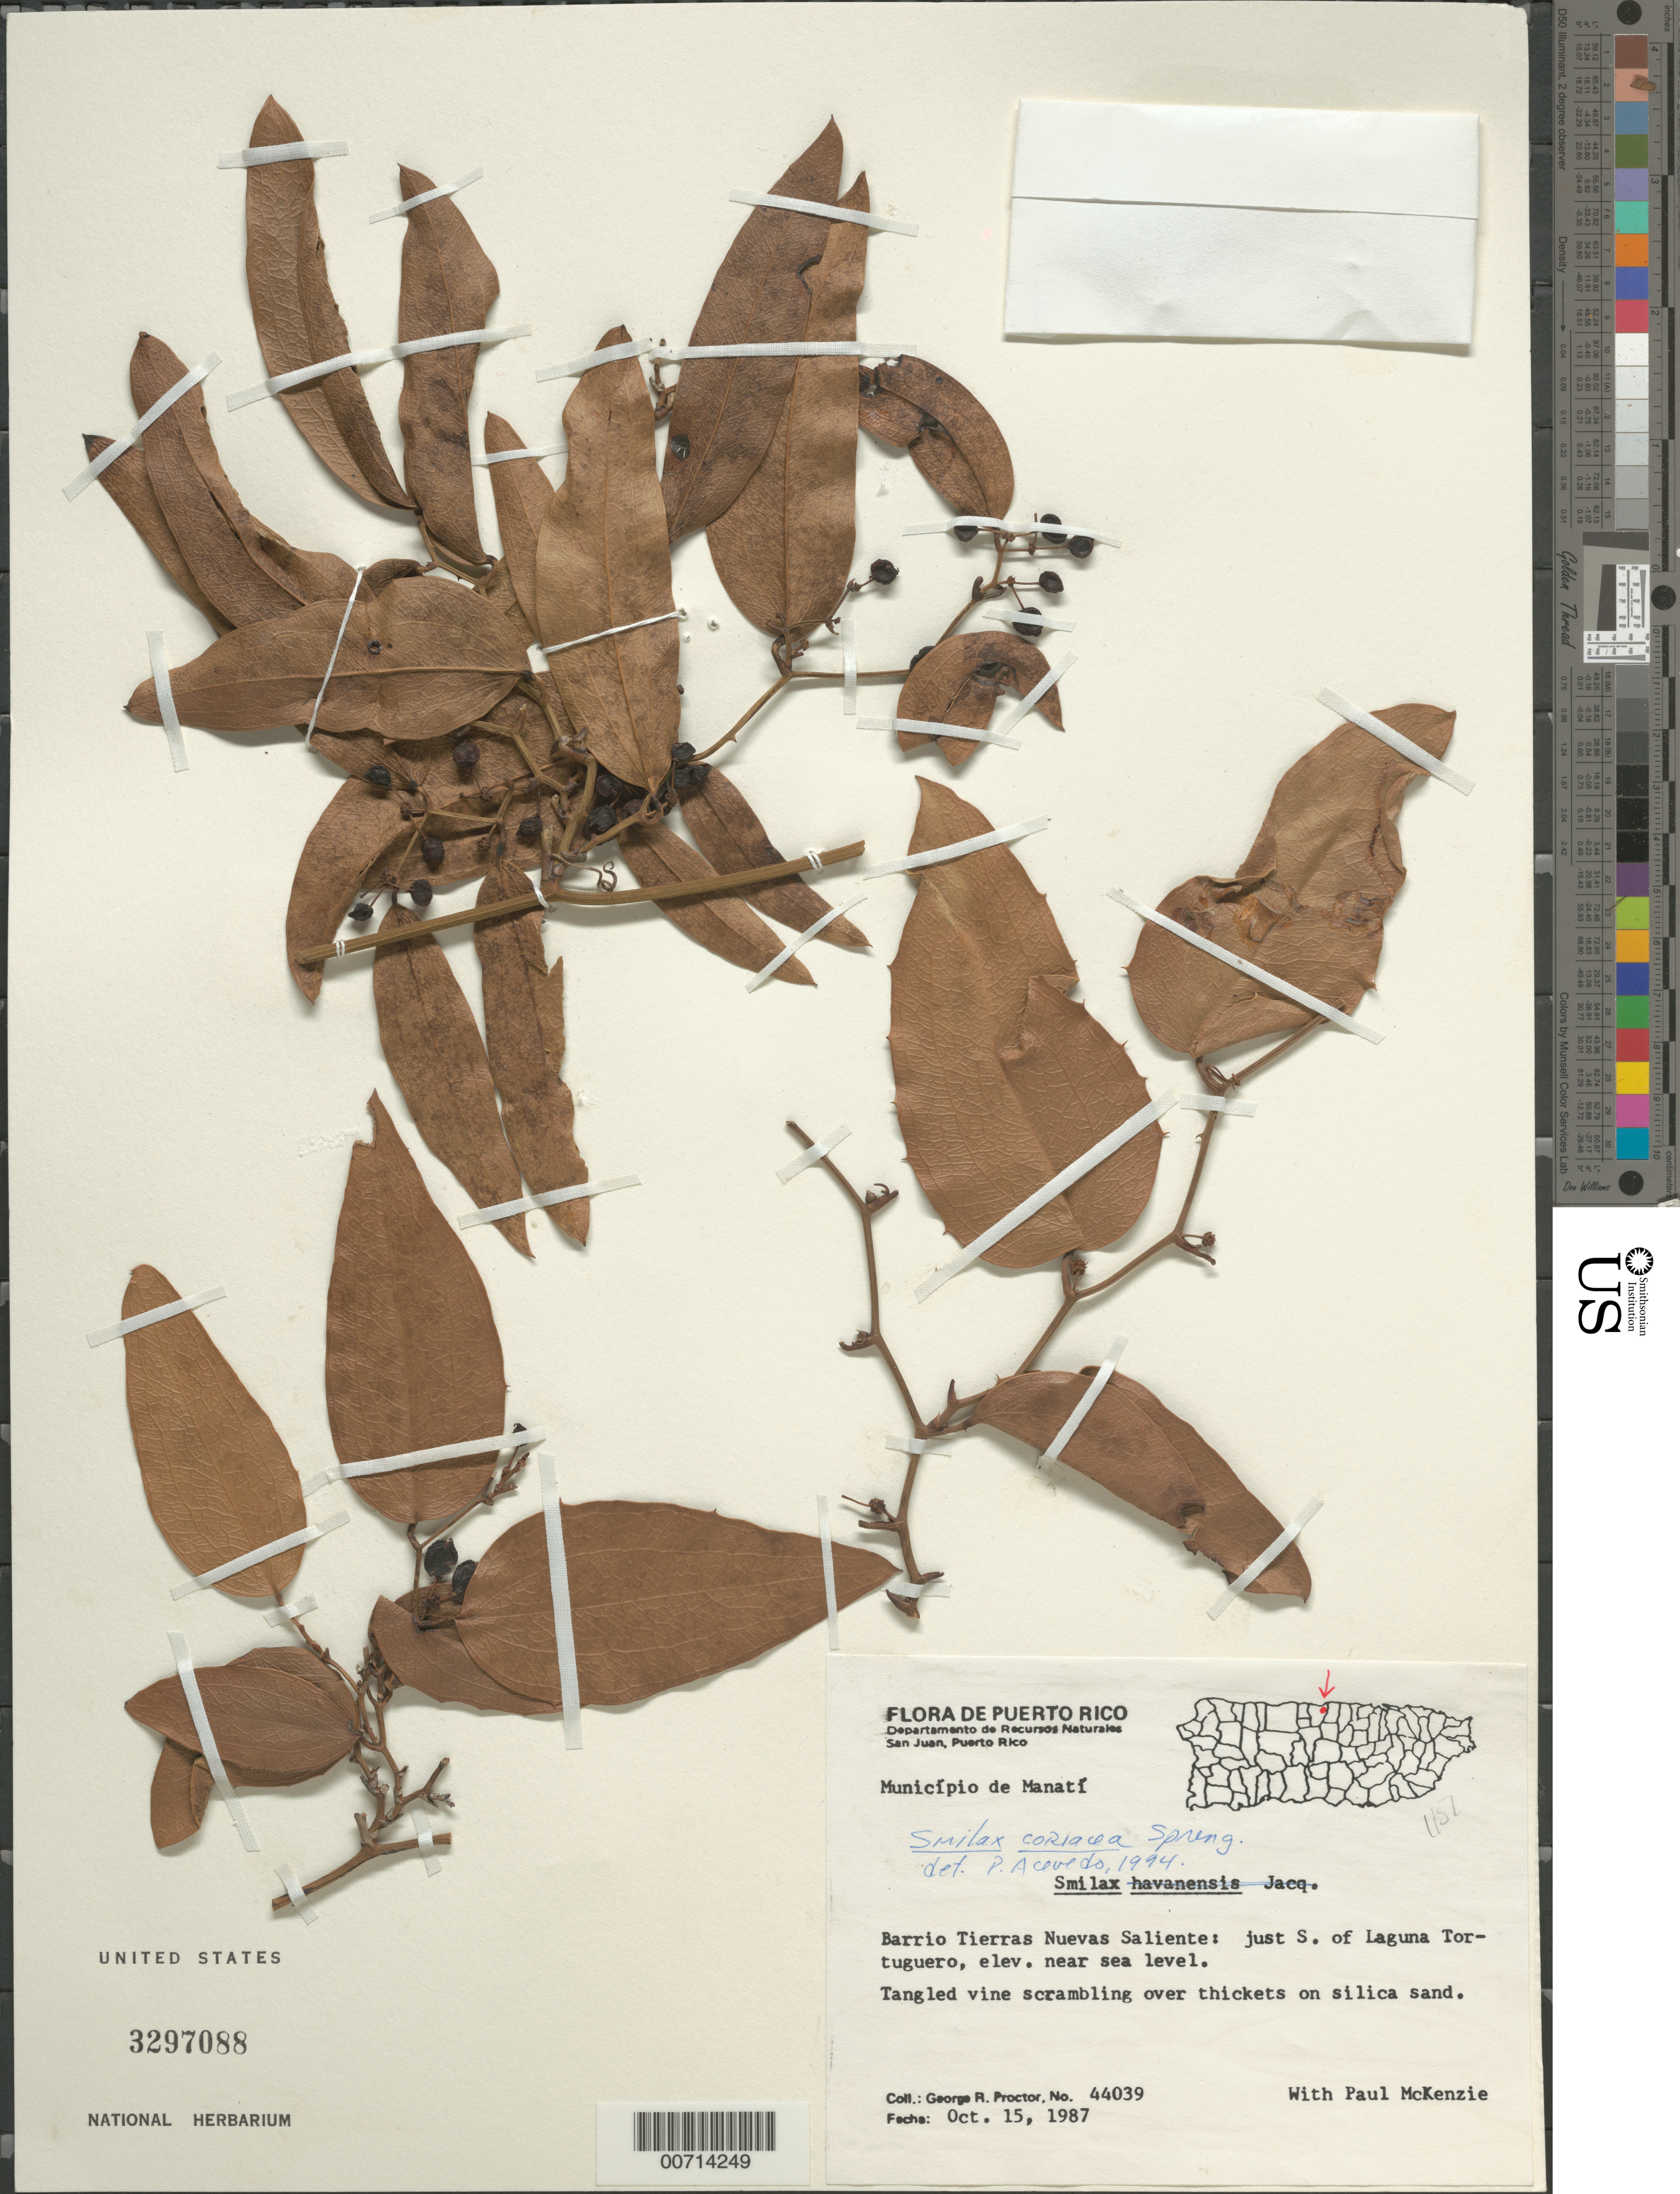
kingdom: Plantae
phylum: Tracheophyta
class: Liliopsida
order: Liliales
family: Smilacaceae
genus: Smilax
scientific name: Smilax coriacea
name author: Spreng.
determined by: Acevedo-Rodríguez, P., (BOT), Smithsonian Institution - National Museum of Natural History (UNITED STATES)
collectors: G. R. Proctor & P. Mckenzie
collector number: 44039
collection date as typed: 15 Oct 1987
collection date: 1987-10-15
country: Puerto Rico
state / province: Manatí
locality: Mun. Manati; Barrio Tierras Nuevas Saliente, S of Laguna Tortuguero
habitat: Thickets on silica sand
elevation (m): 0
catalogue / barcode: US 3297088